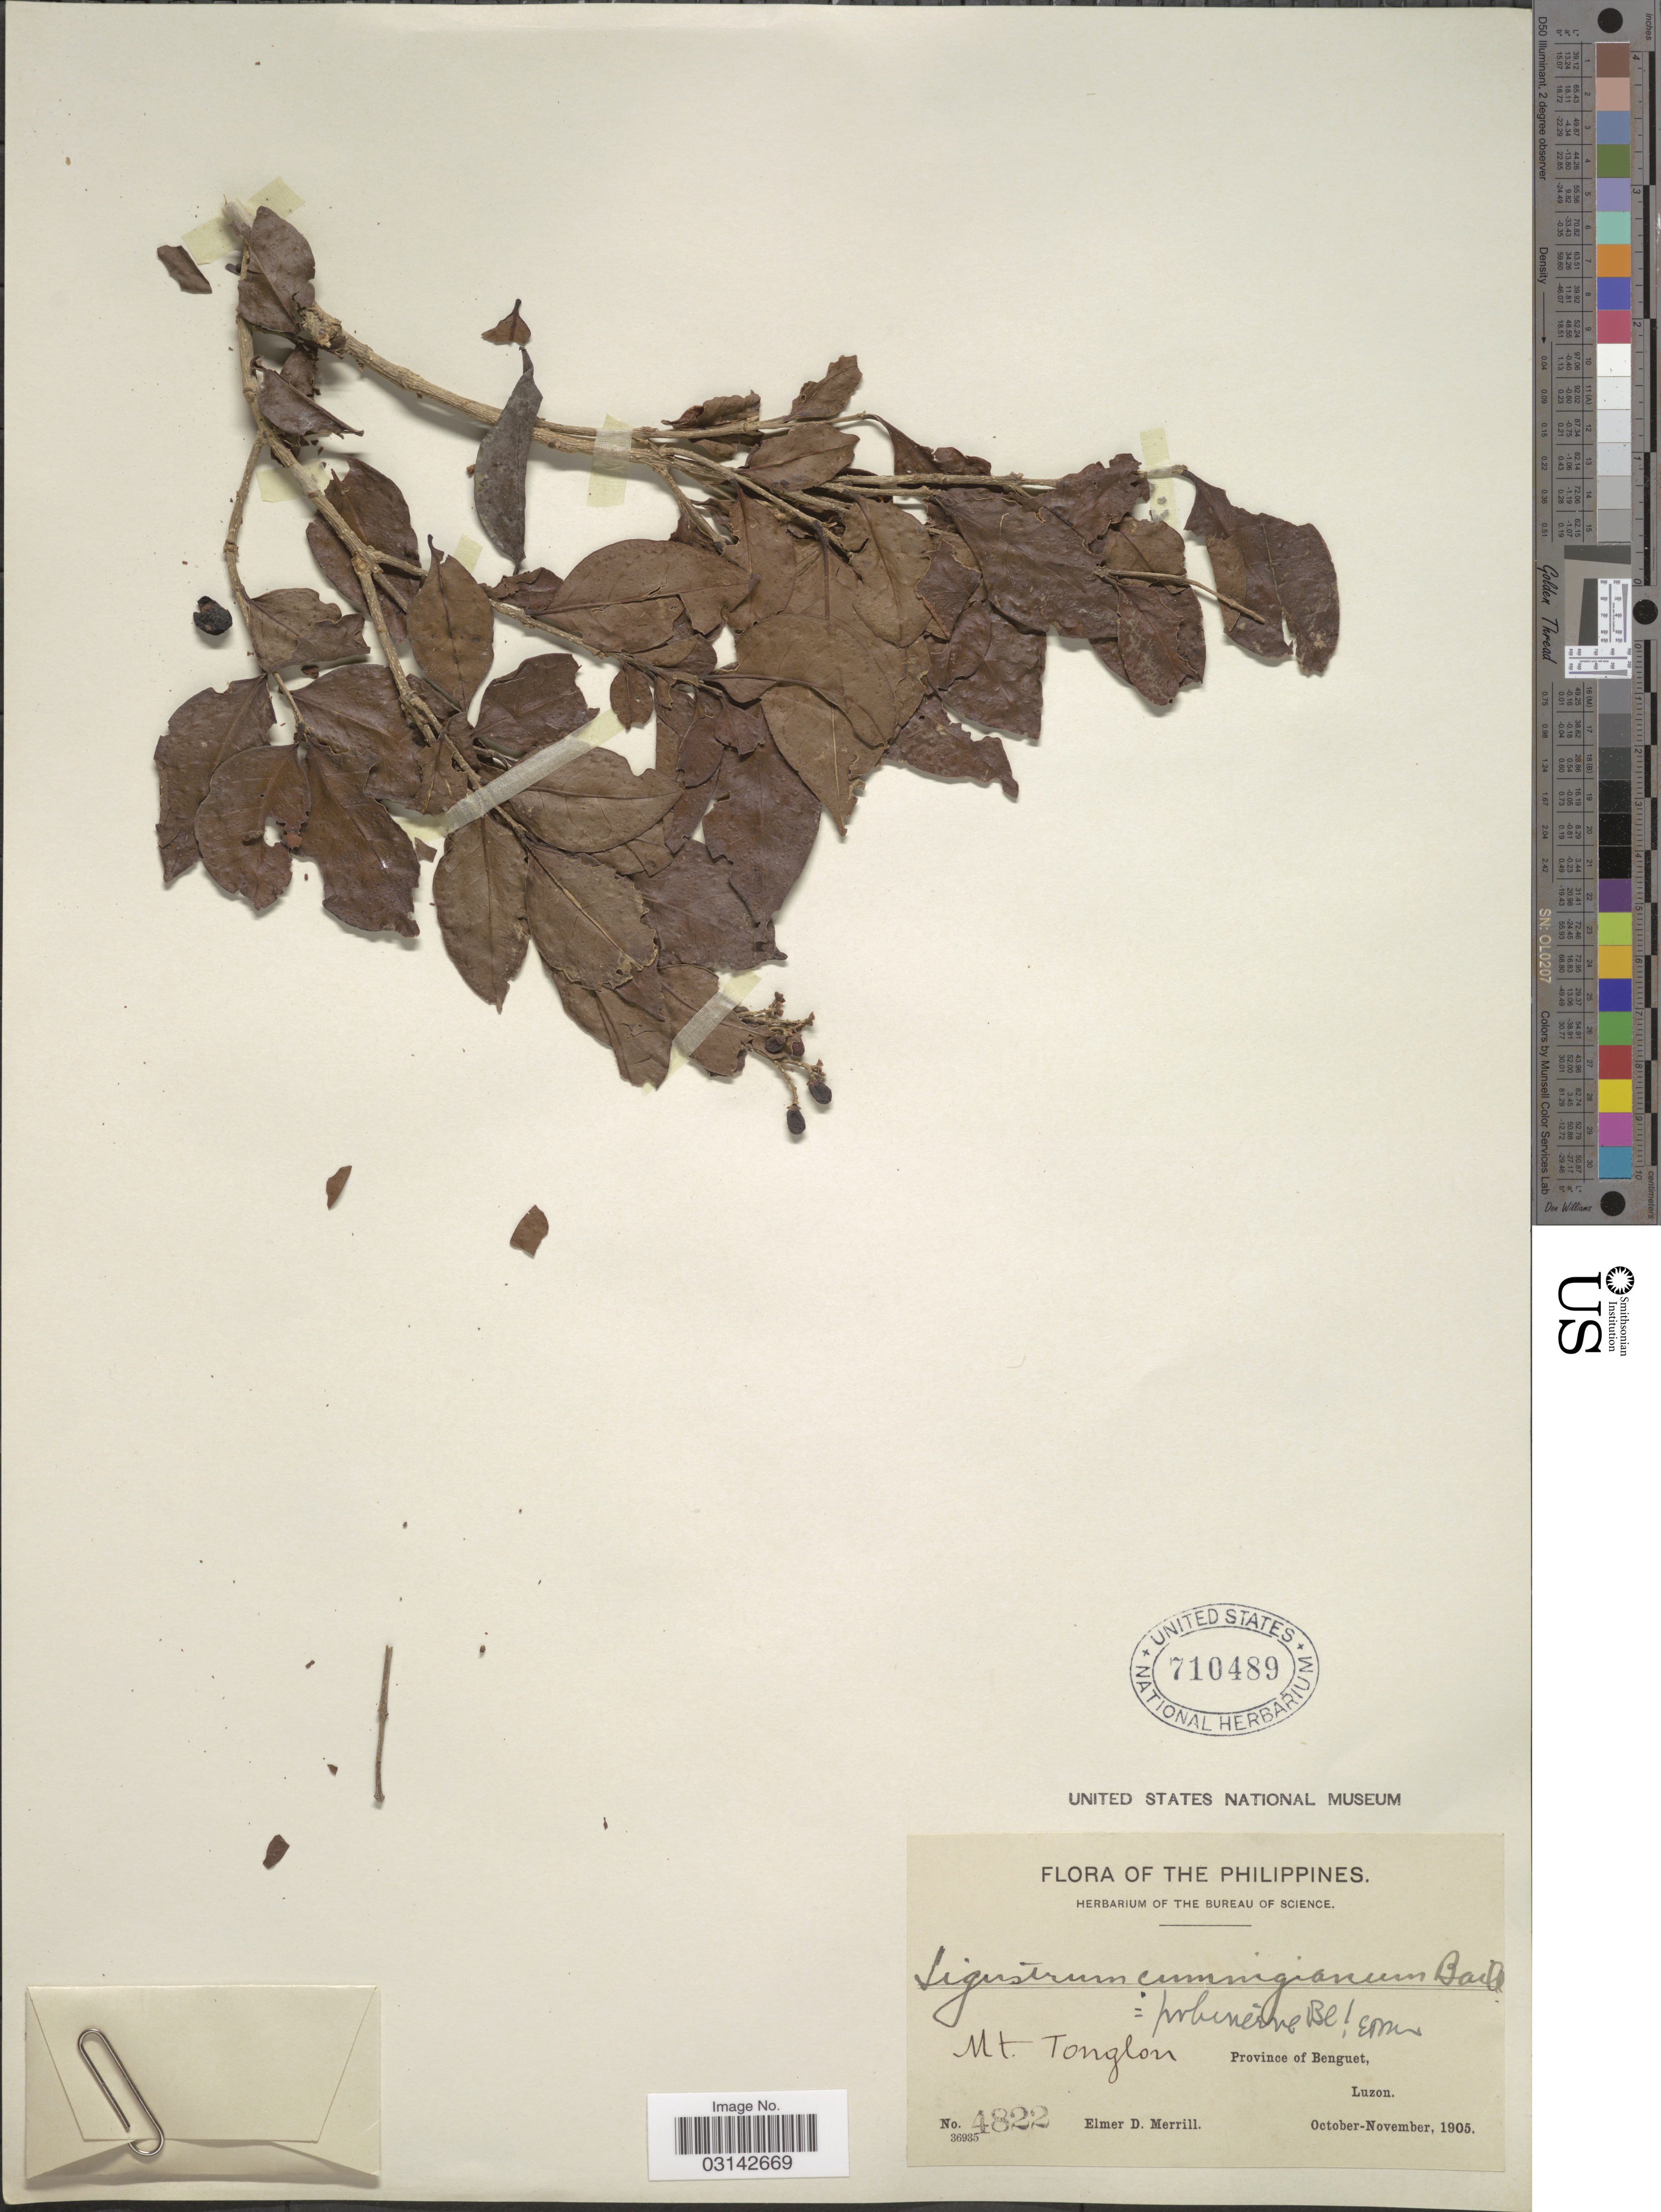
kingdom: Plantae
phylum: Tracheophyta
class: Magnoliopsida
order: Lamiales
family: Oleaceae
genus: Ligustrum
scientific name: Ligustrum sp.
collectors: E. D. Merrill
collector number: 4822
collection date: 1905-10/1905-11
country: Philippines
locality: Mt. Tonglon, Province of Benguet, Luzon.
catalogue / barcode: US 710489